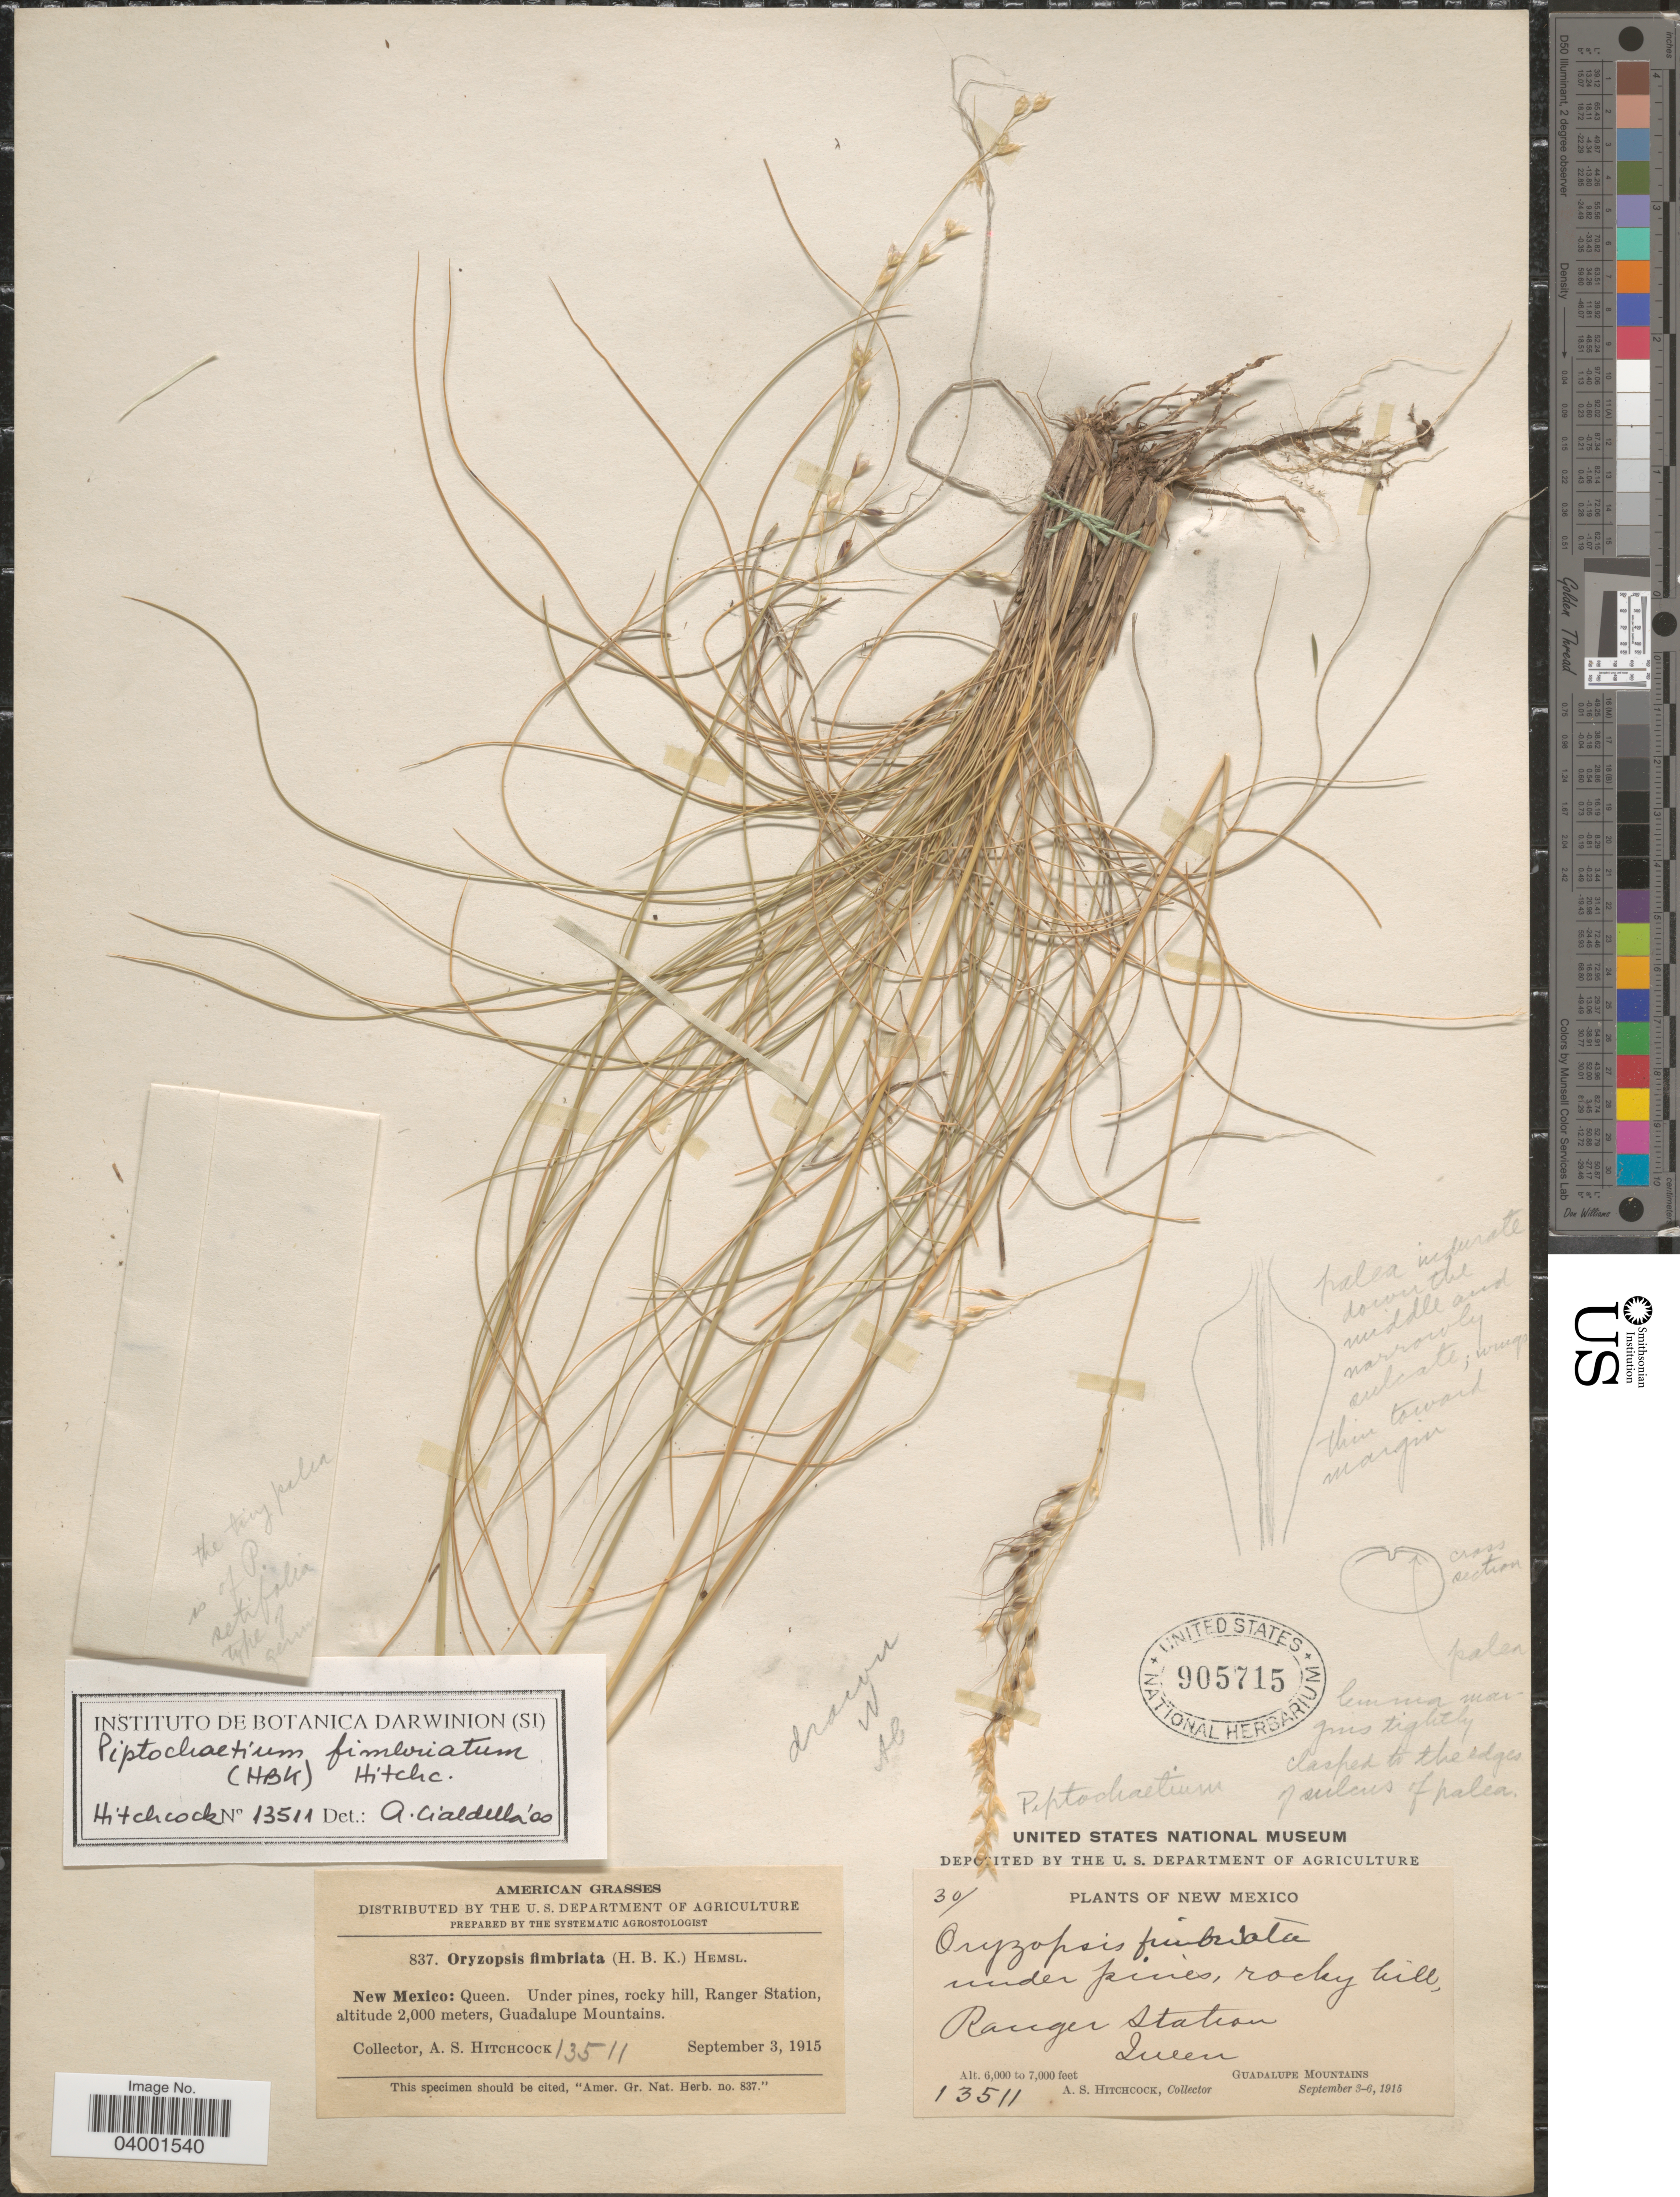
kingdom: Plantae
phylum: Tracheophyta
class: Liliopsida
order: Poales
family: Poaceae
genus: Piptochaetium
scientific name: Piptochaetium fimbriatum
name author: (Kunth) Hitchc.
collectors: A. S. Hitchcock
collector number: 13511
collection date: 1915-09-03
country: United States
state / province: New Mexico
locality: Queen. Under pines, rocky hill, Ranger Station, Guadalupe Mountains.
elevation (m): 2000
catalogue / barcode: US 905715